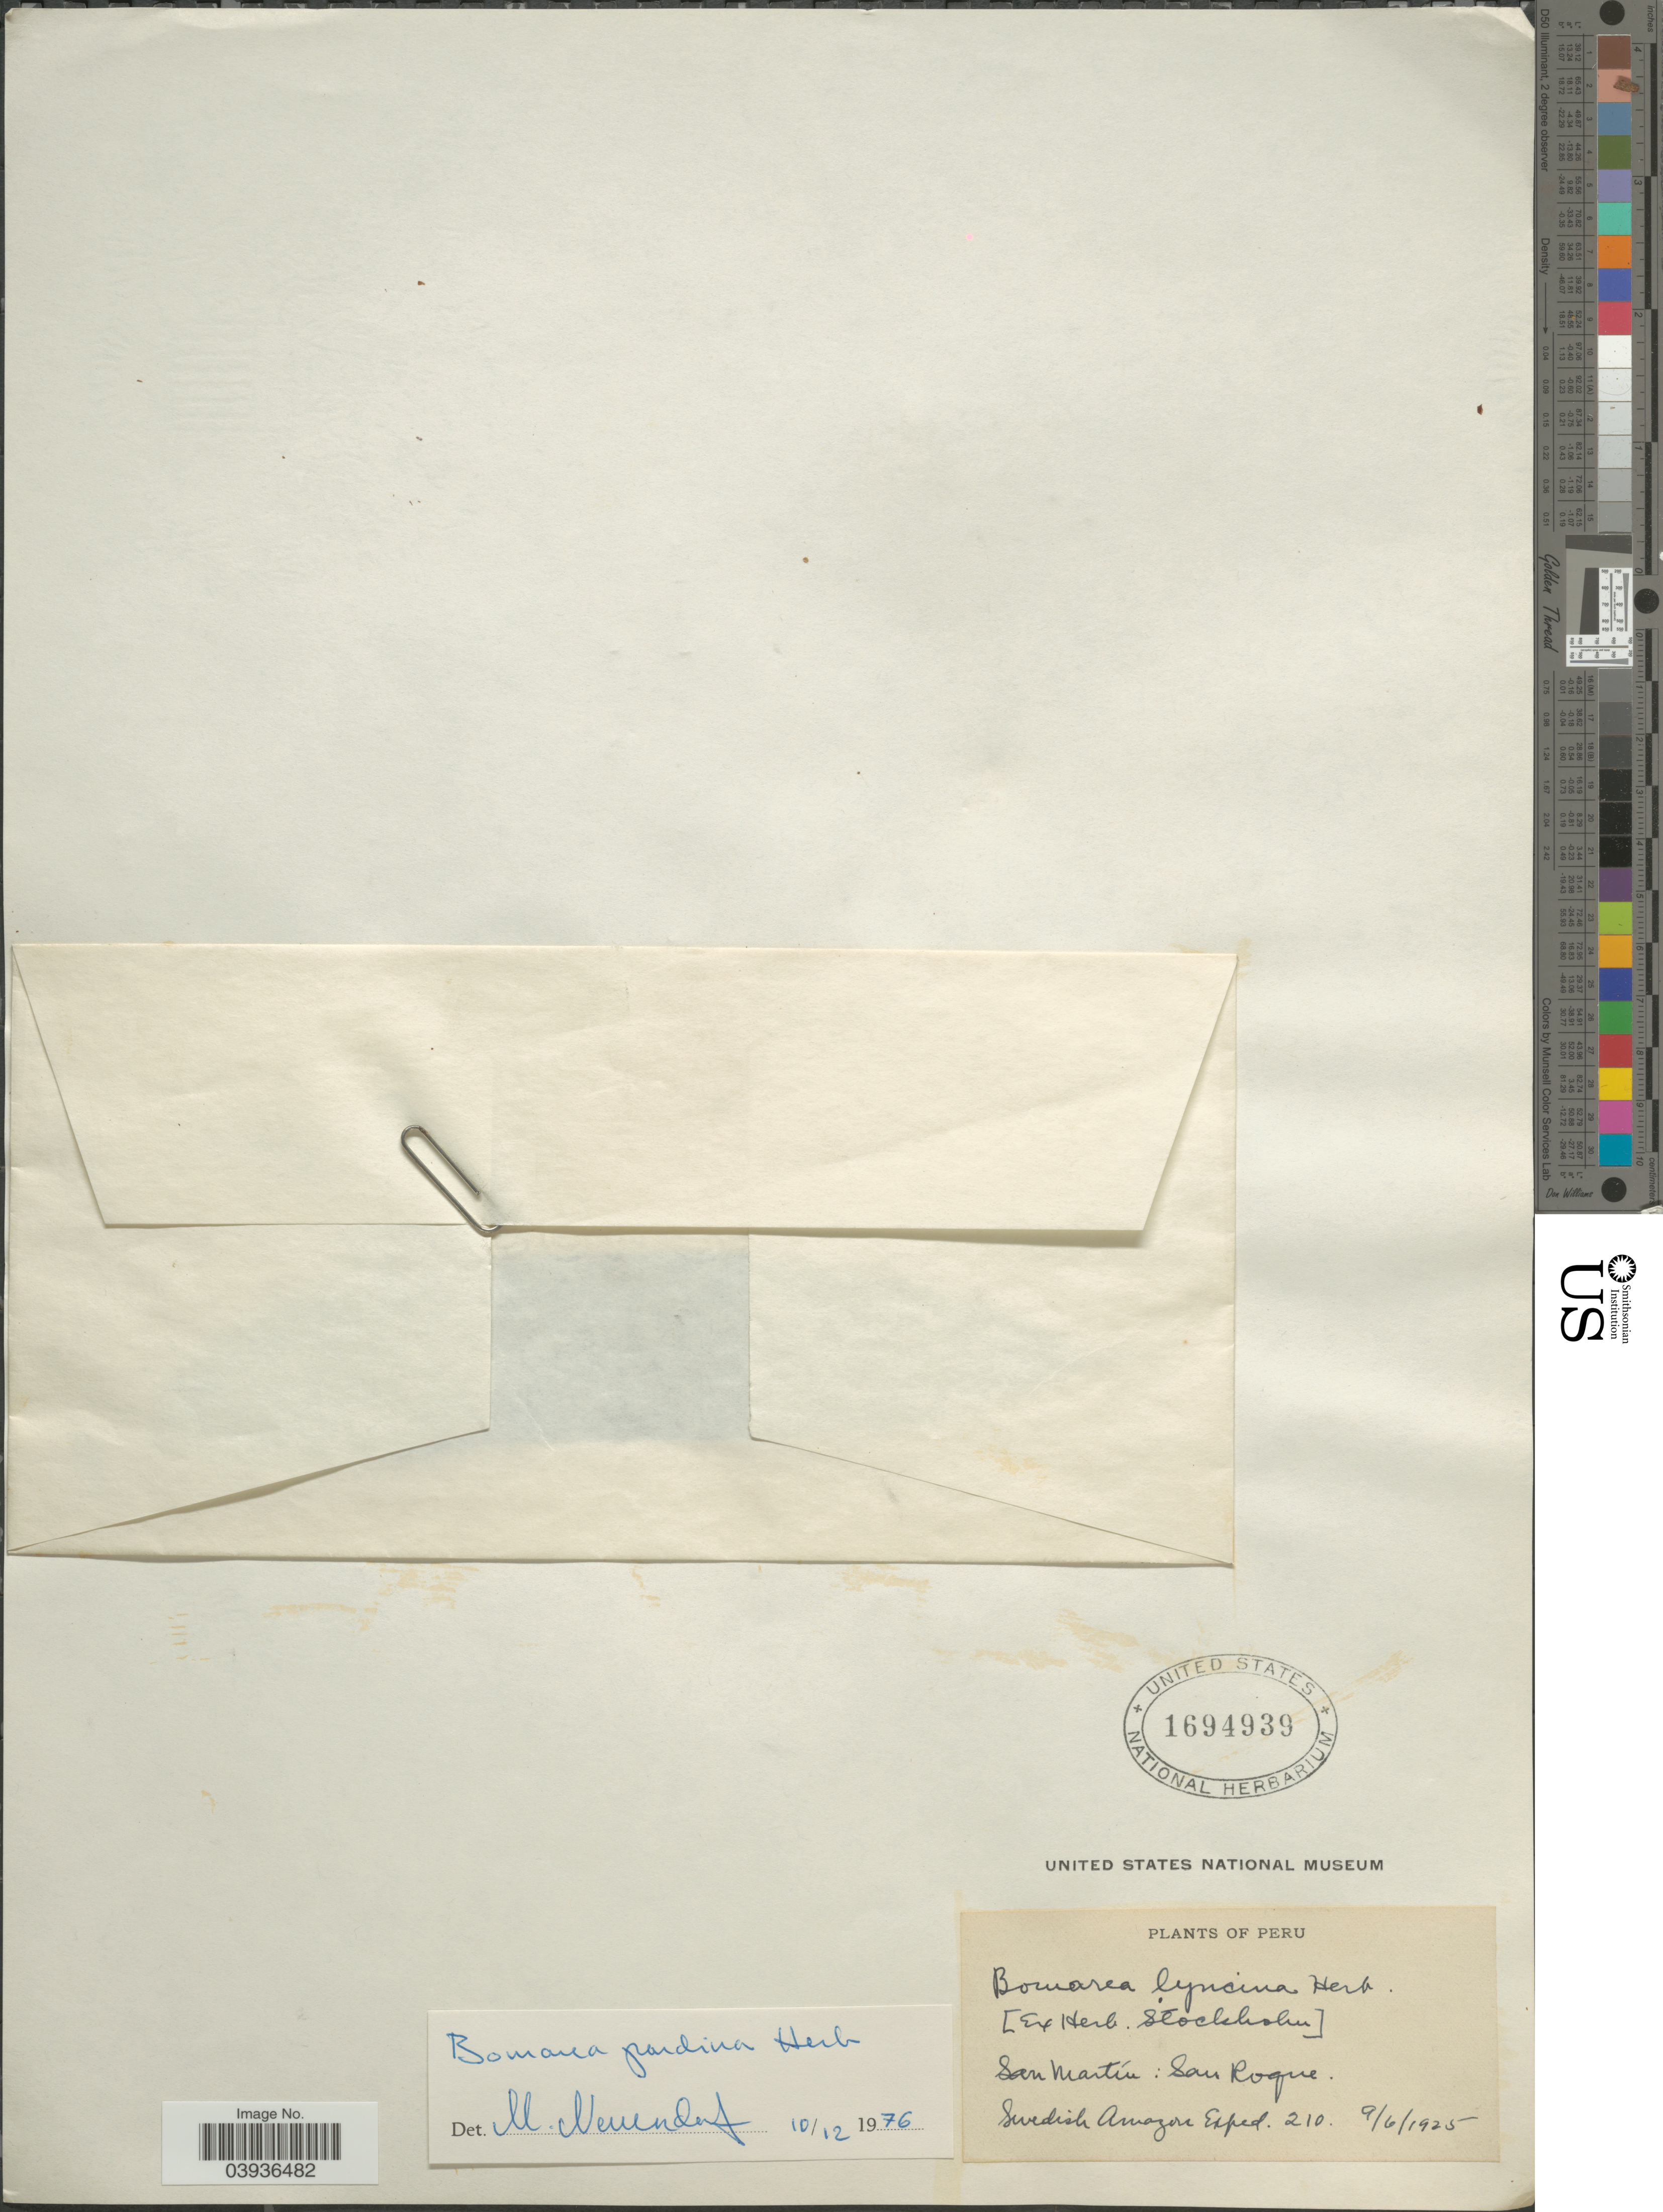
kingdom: Plantae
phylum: Tracheophyta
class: Liliopsida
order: Liliales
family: Alstroemeriaceae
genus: Bomarea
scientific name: Bomarea pardina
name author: Herb.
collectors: Swedish Amazon Exped.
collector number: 210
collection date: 1925-06-09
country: Peru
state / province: San Martín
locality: San Roque.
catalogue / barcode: US 1694939